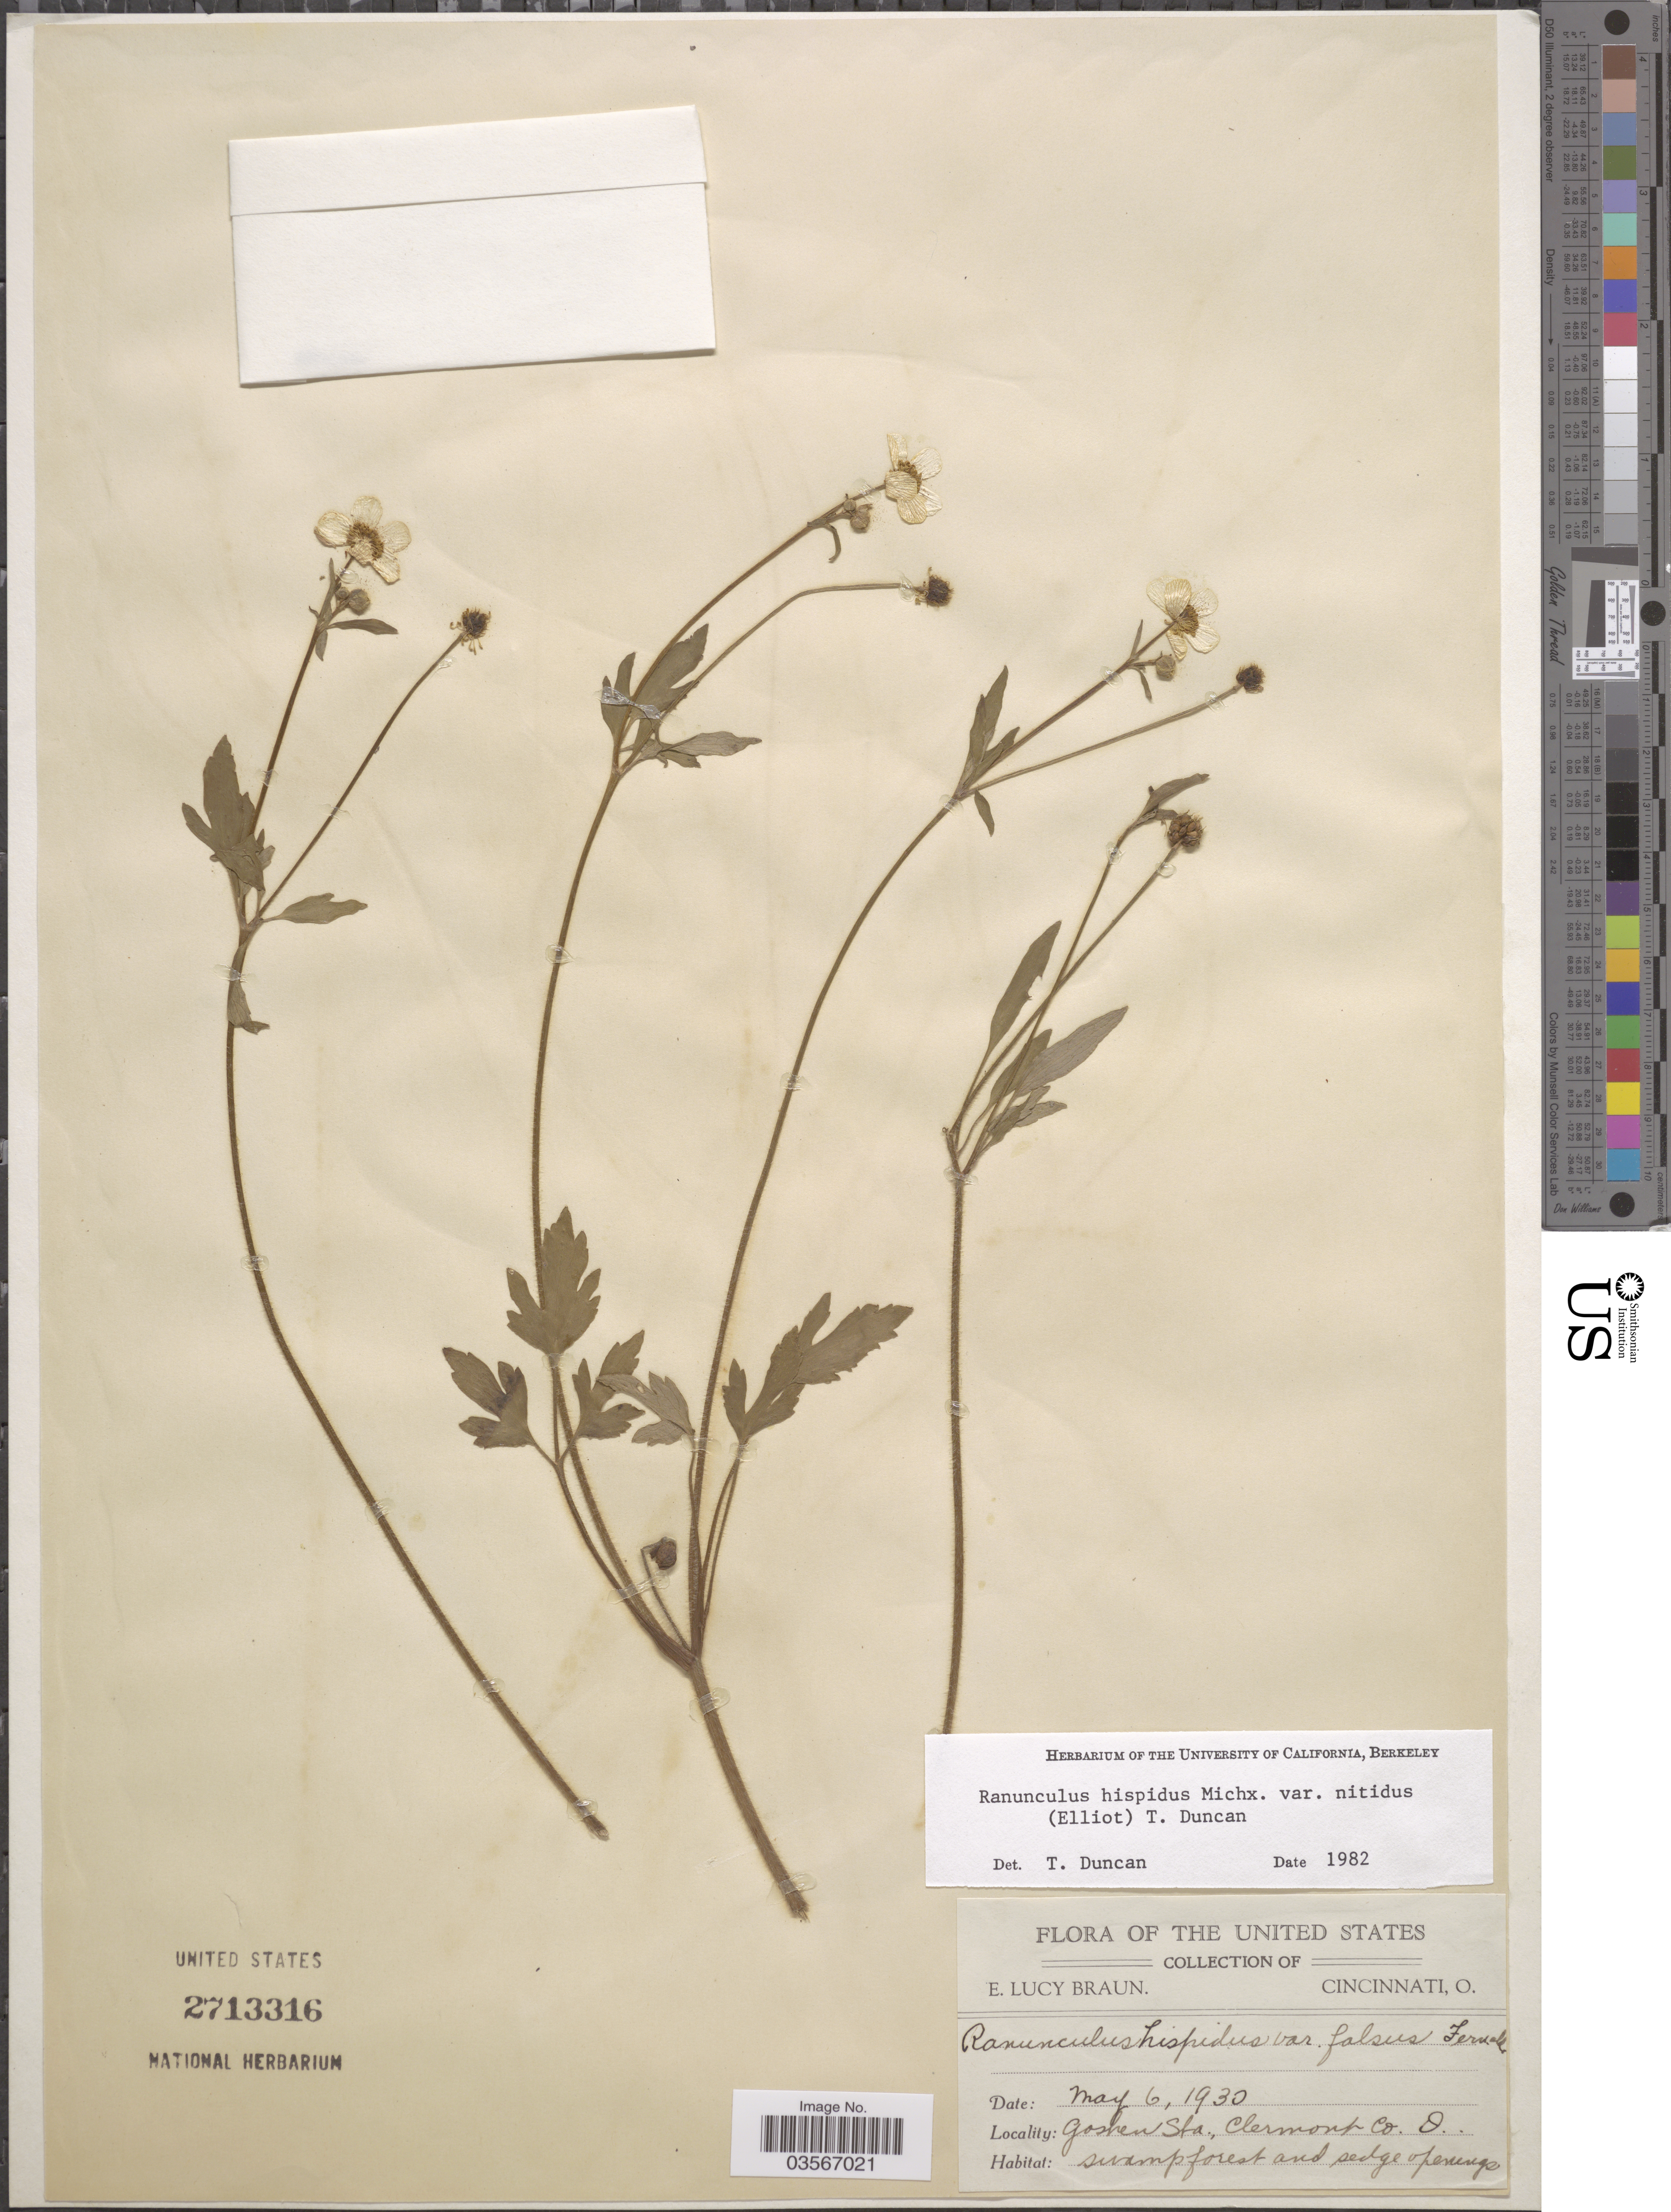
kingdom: Plantae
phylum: Tracheophyta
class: Magnoliopsida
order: Ranunculales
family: Ranunculaceae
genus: Ranunculus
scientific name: Ranunculus hispidus var. nitidus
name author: (Chapm.) T. Duncan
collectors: E. L. Braun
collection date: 1930-05-06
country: United States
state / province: Ohio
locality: Goshen Sta., Clermont Co.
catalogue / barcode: US 2713316